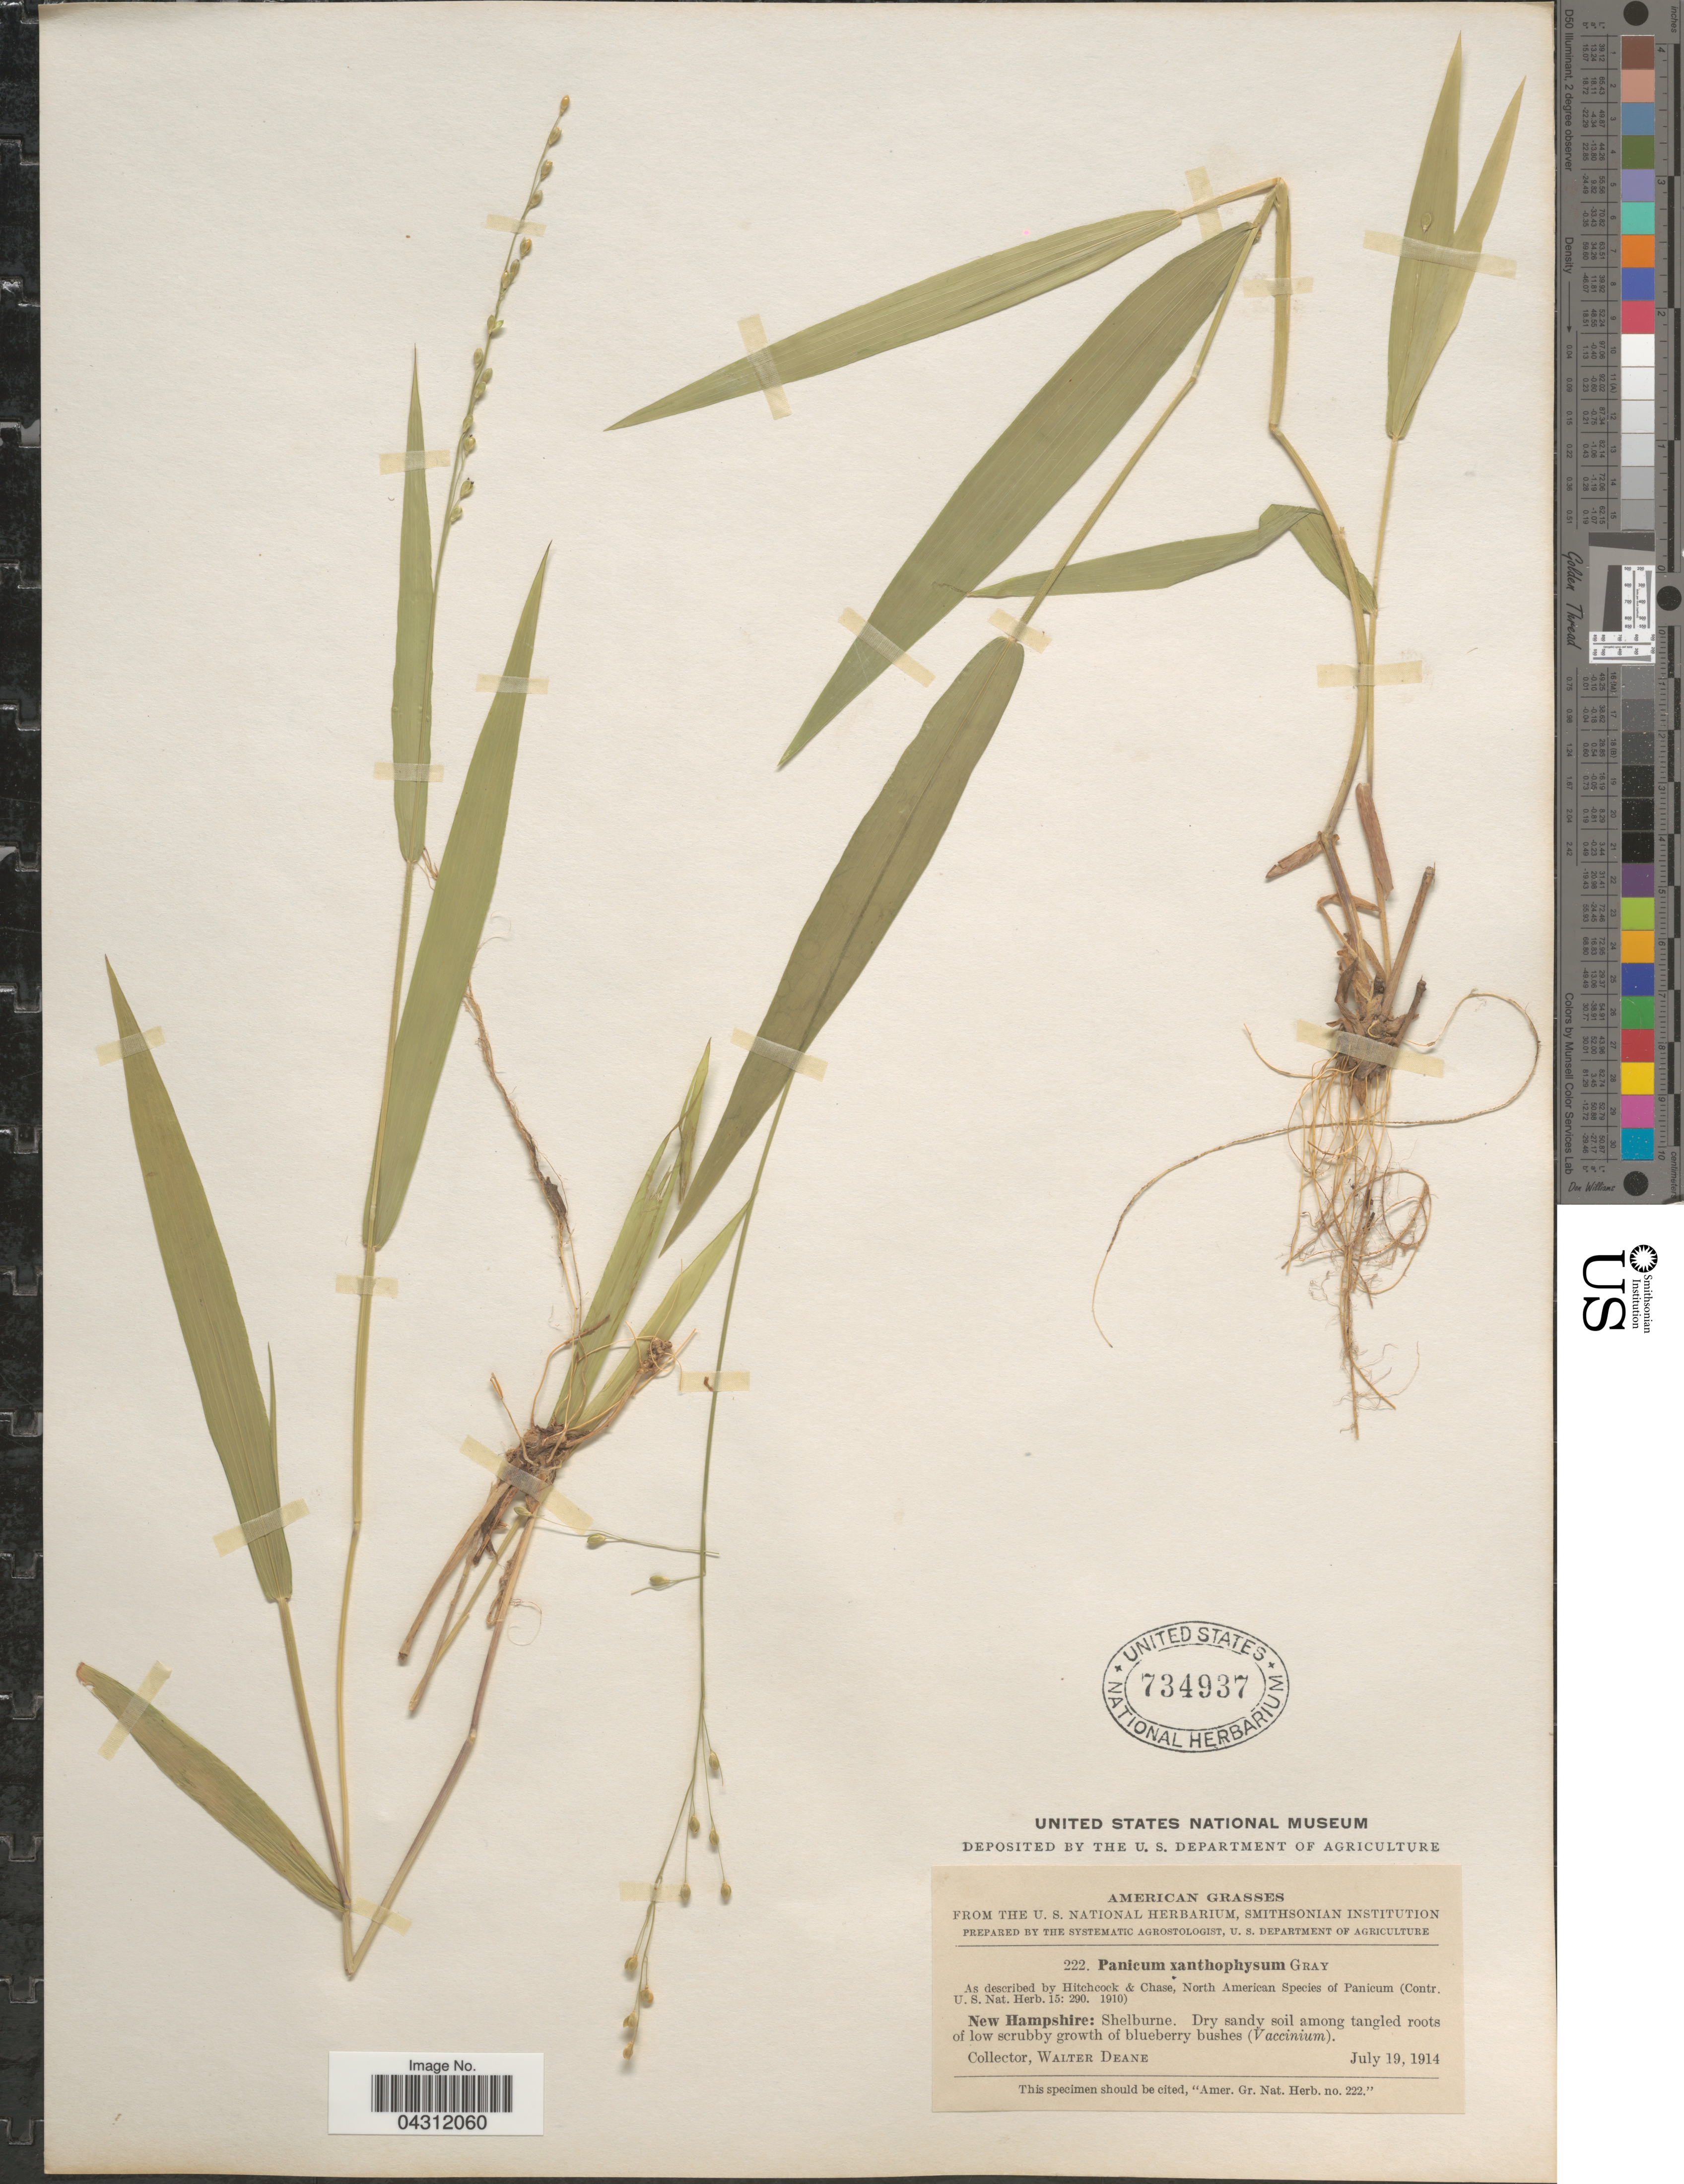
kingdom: Plantae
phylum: Tracheophyta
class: Liliopsida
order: Poales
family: Poaceae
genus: Dichanthelium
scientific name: Dichanthelium xanthophysum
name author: (A. Gray) Freckmann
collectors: W. Deane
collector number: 222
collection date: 1914-07-19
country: United States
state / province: New Hampshire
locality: Shelburne.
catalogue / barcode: US 734937